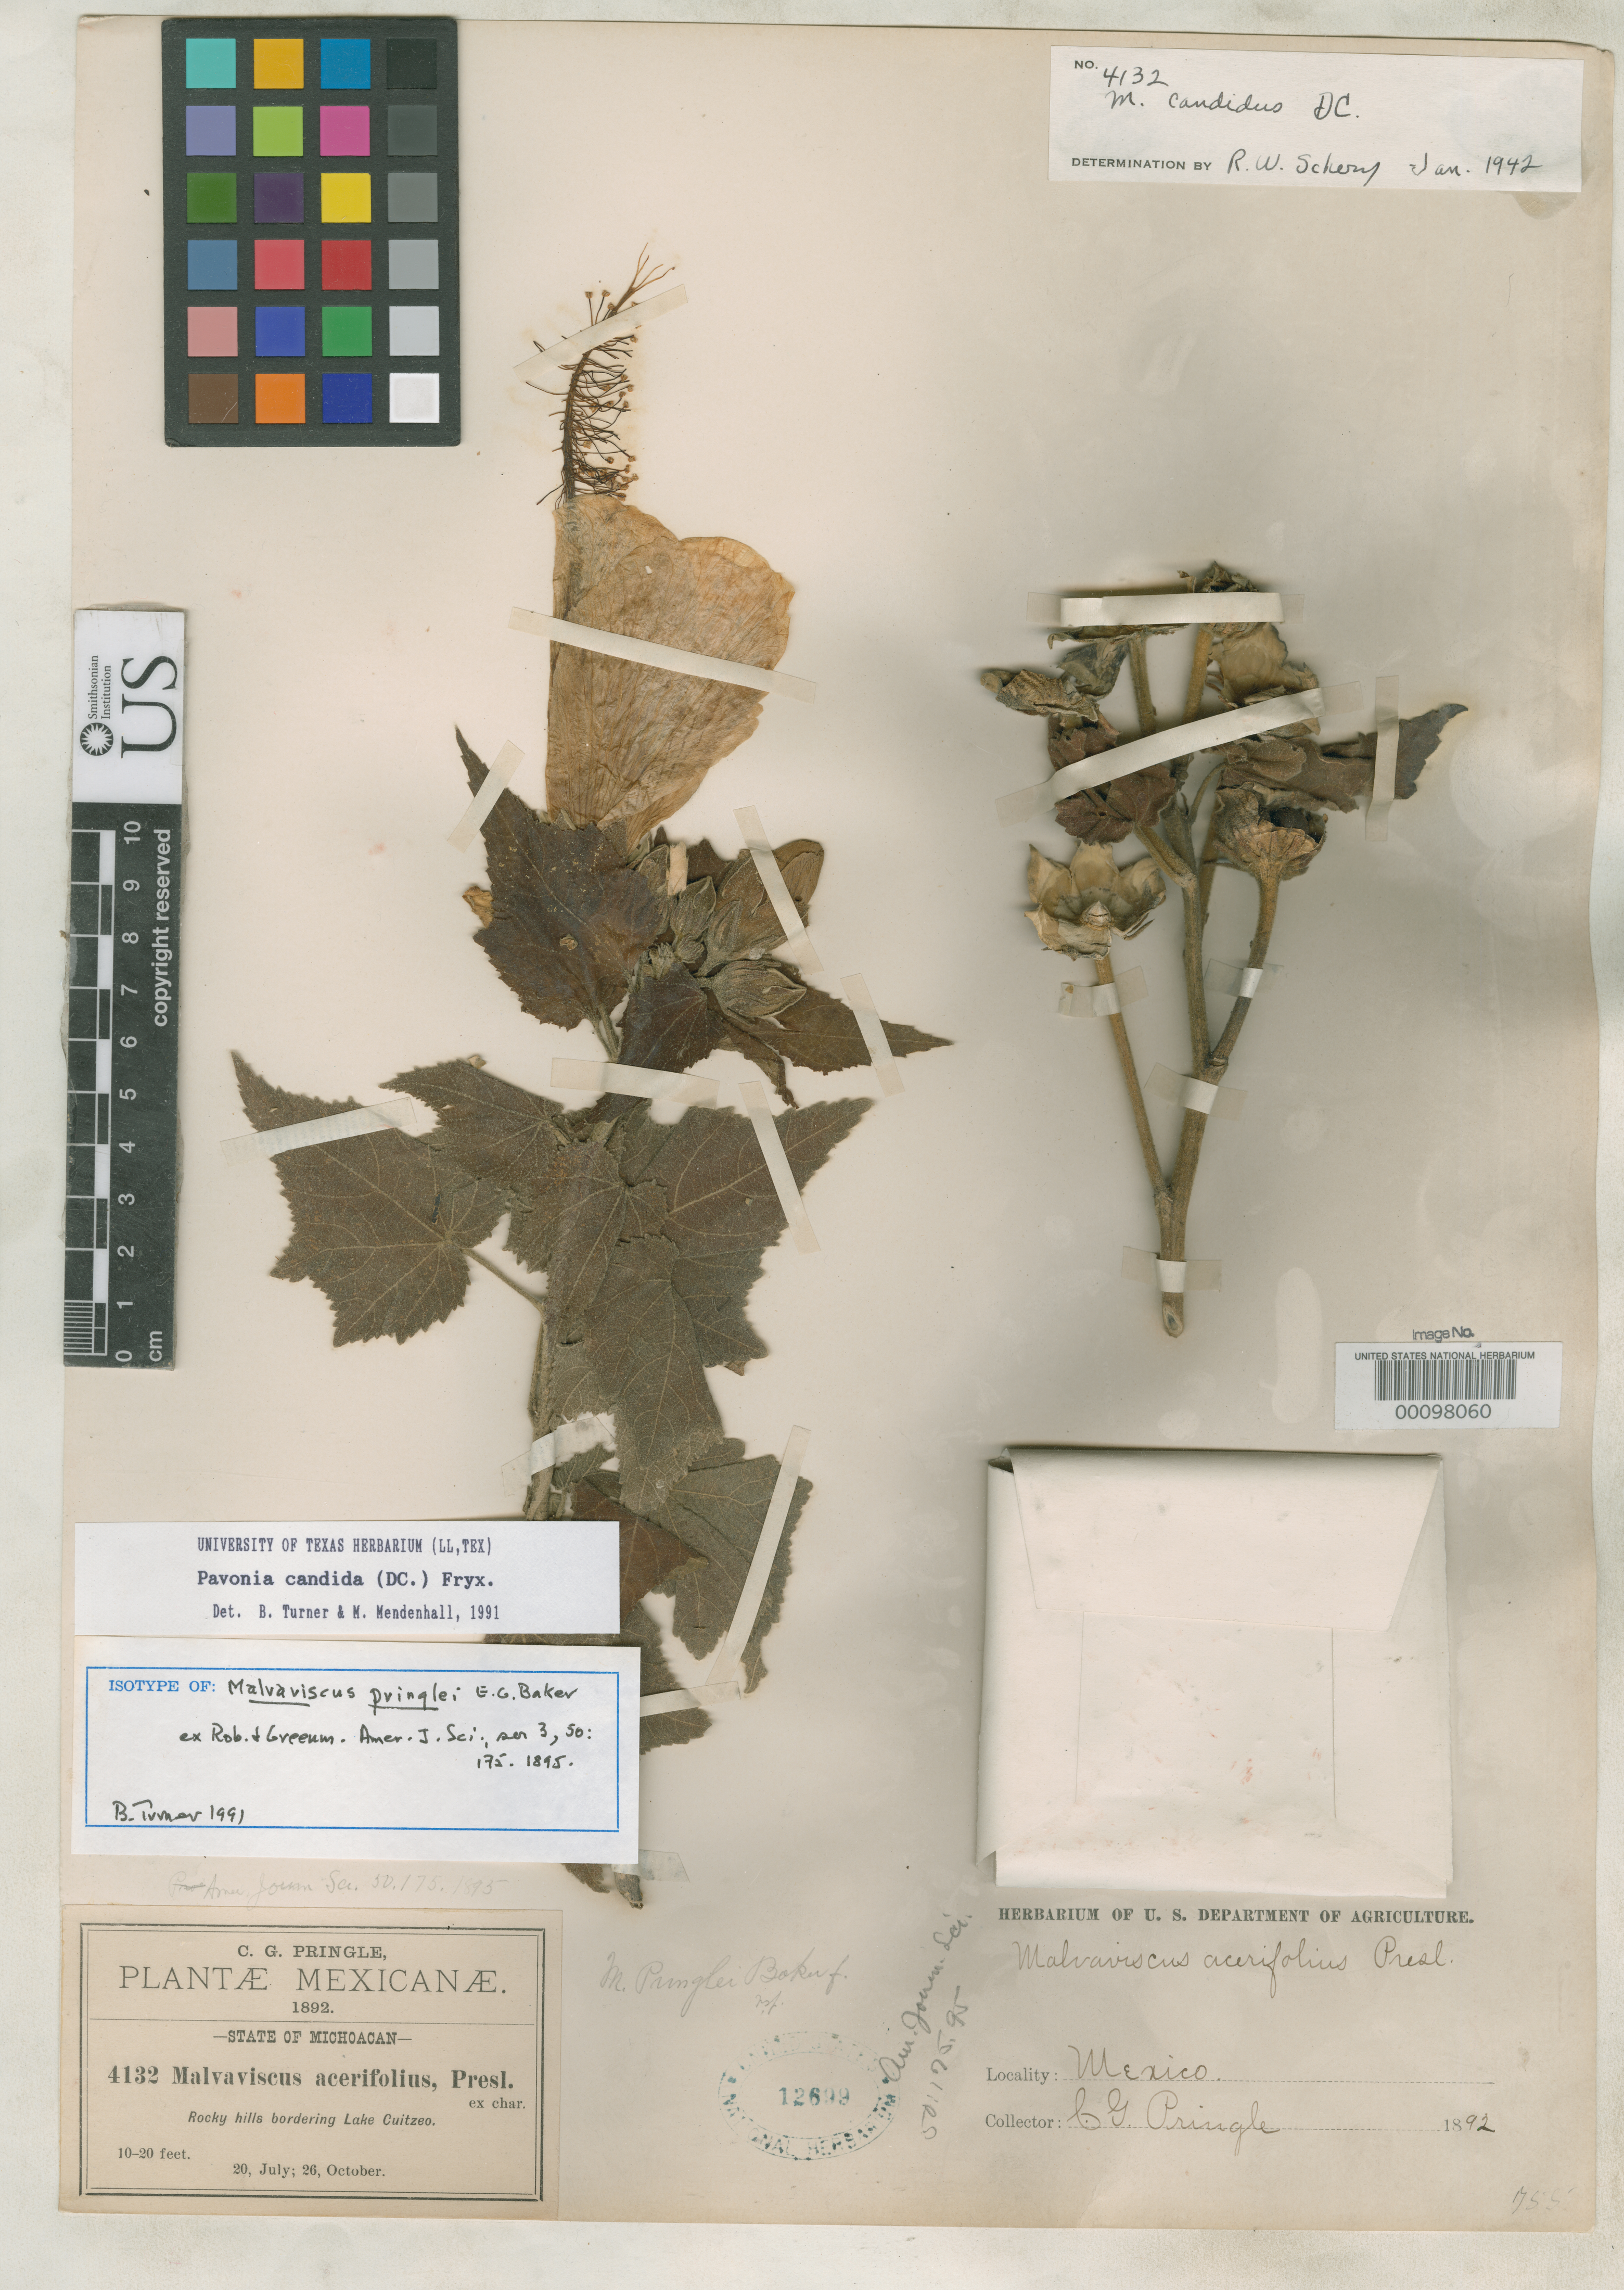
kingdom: Plantae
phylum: Tracheophyta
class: Magnoliopsida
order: Malvales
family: Malvaceae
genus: Malvaviscus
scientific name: Malvaviscus pringlei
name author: Baker f.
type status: Isotype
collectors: C. G. Pringle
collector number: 4132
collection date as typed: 20 Jul 1892 to 26 Oct 1892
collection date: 1892-07-20/1892-10-26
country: Mexico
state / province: Michoacán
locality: Lake Cuitzeo.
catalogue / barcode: US 12699